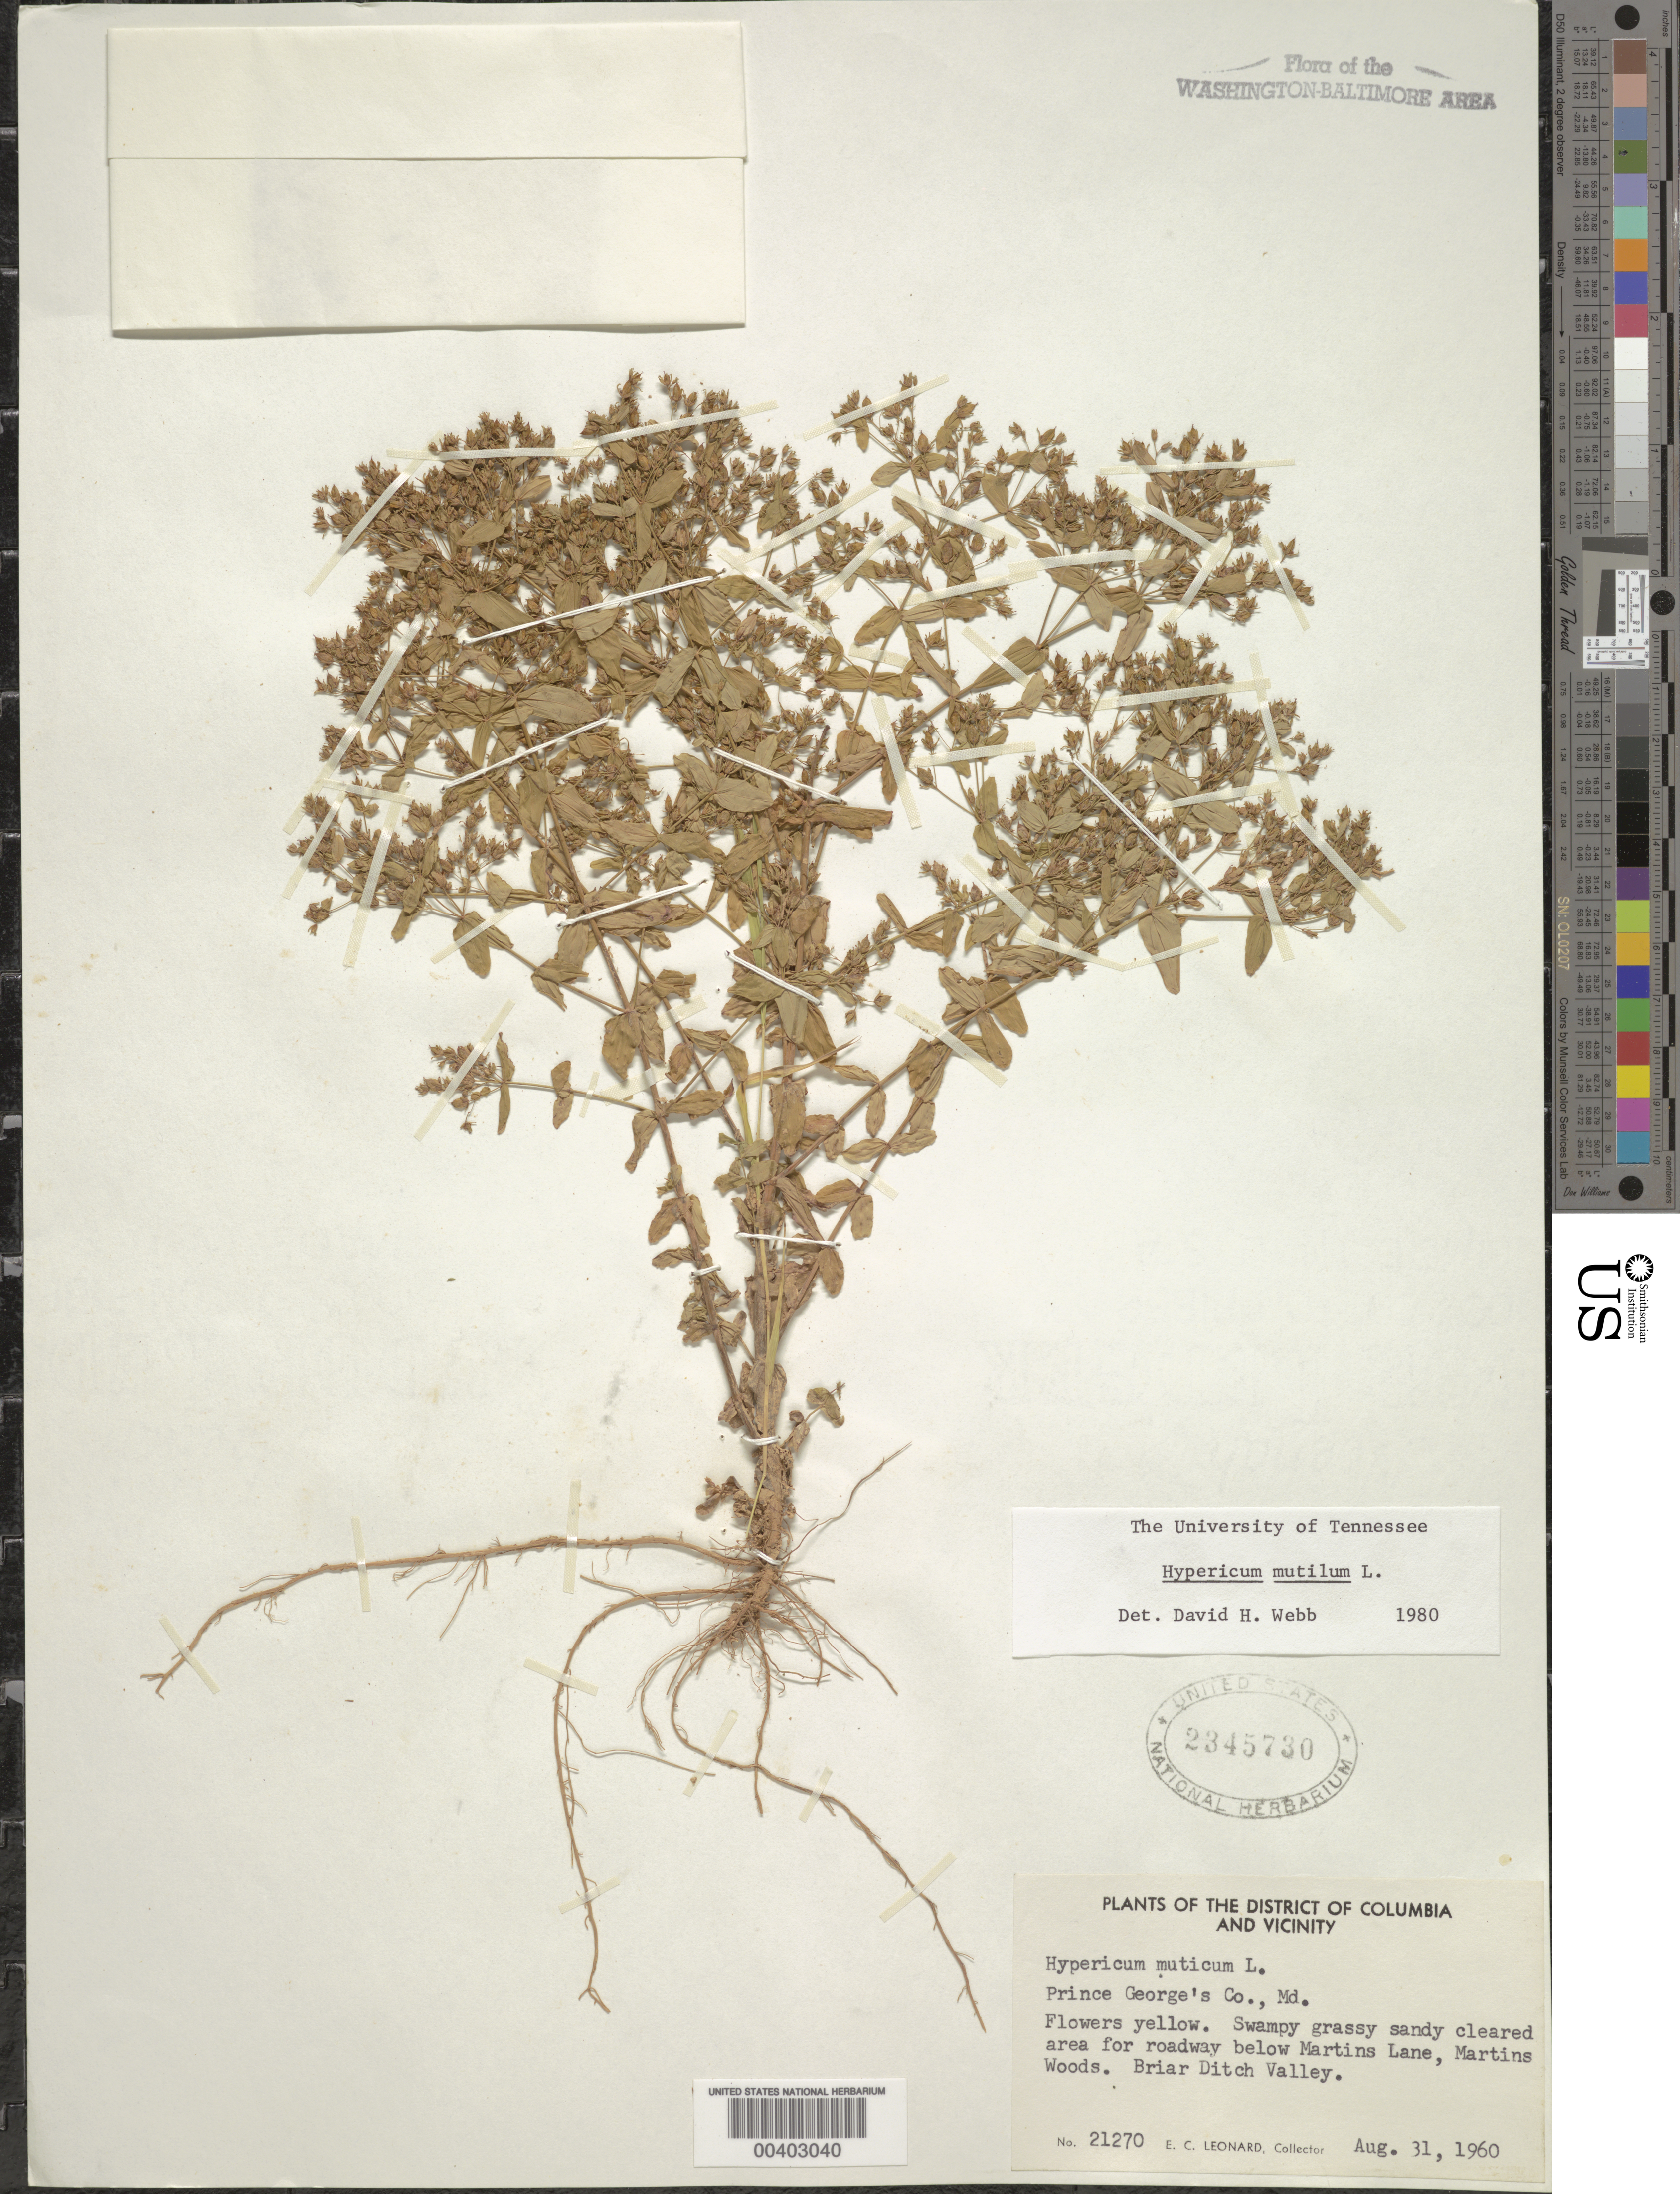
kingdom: Plantae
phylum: Tracheophyta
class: Magnoliopsida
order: Malpighiales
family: Hypericaceae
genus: Hypericum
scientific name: Hypericum mutilum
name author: L.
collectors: E. C. Leonard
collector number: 21270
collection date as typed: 31 Aug 1960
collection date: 1960-08-31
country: United States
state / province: Maryland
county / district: Prince George's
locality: Below Martins Lane, Martins Woods, Briar Ditch Valley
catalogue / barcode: US 2345730